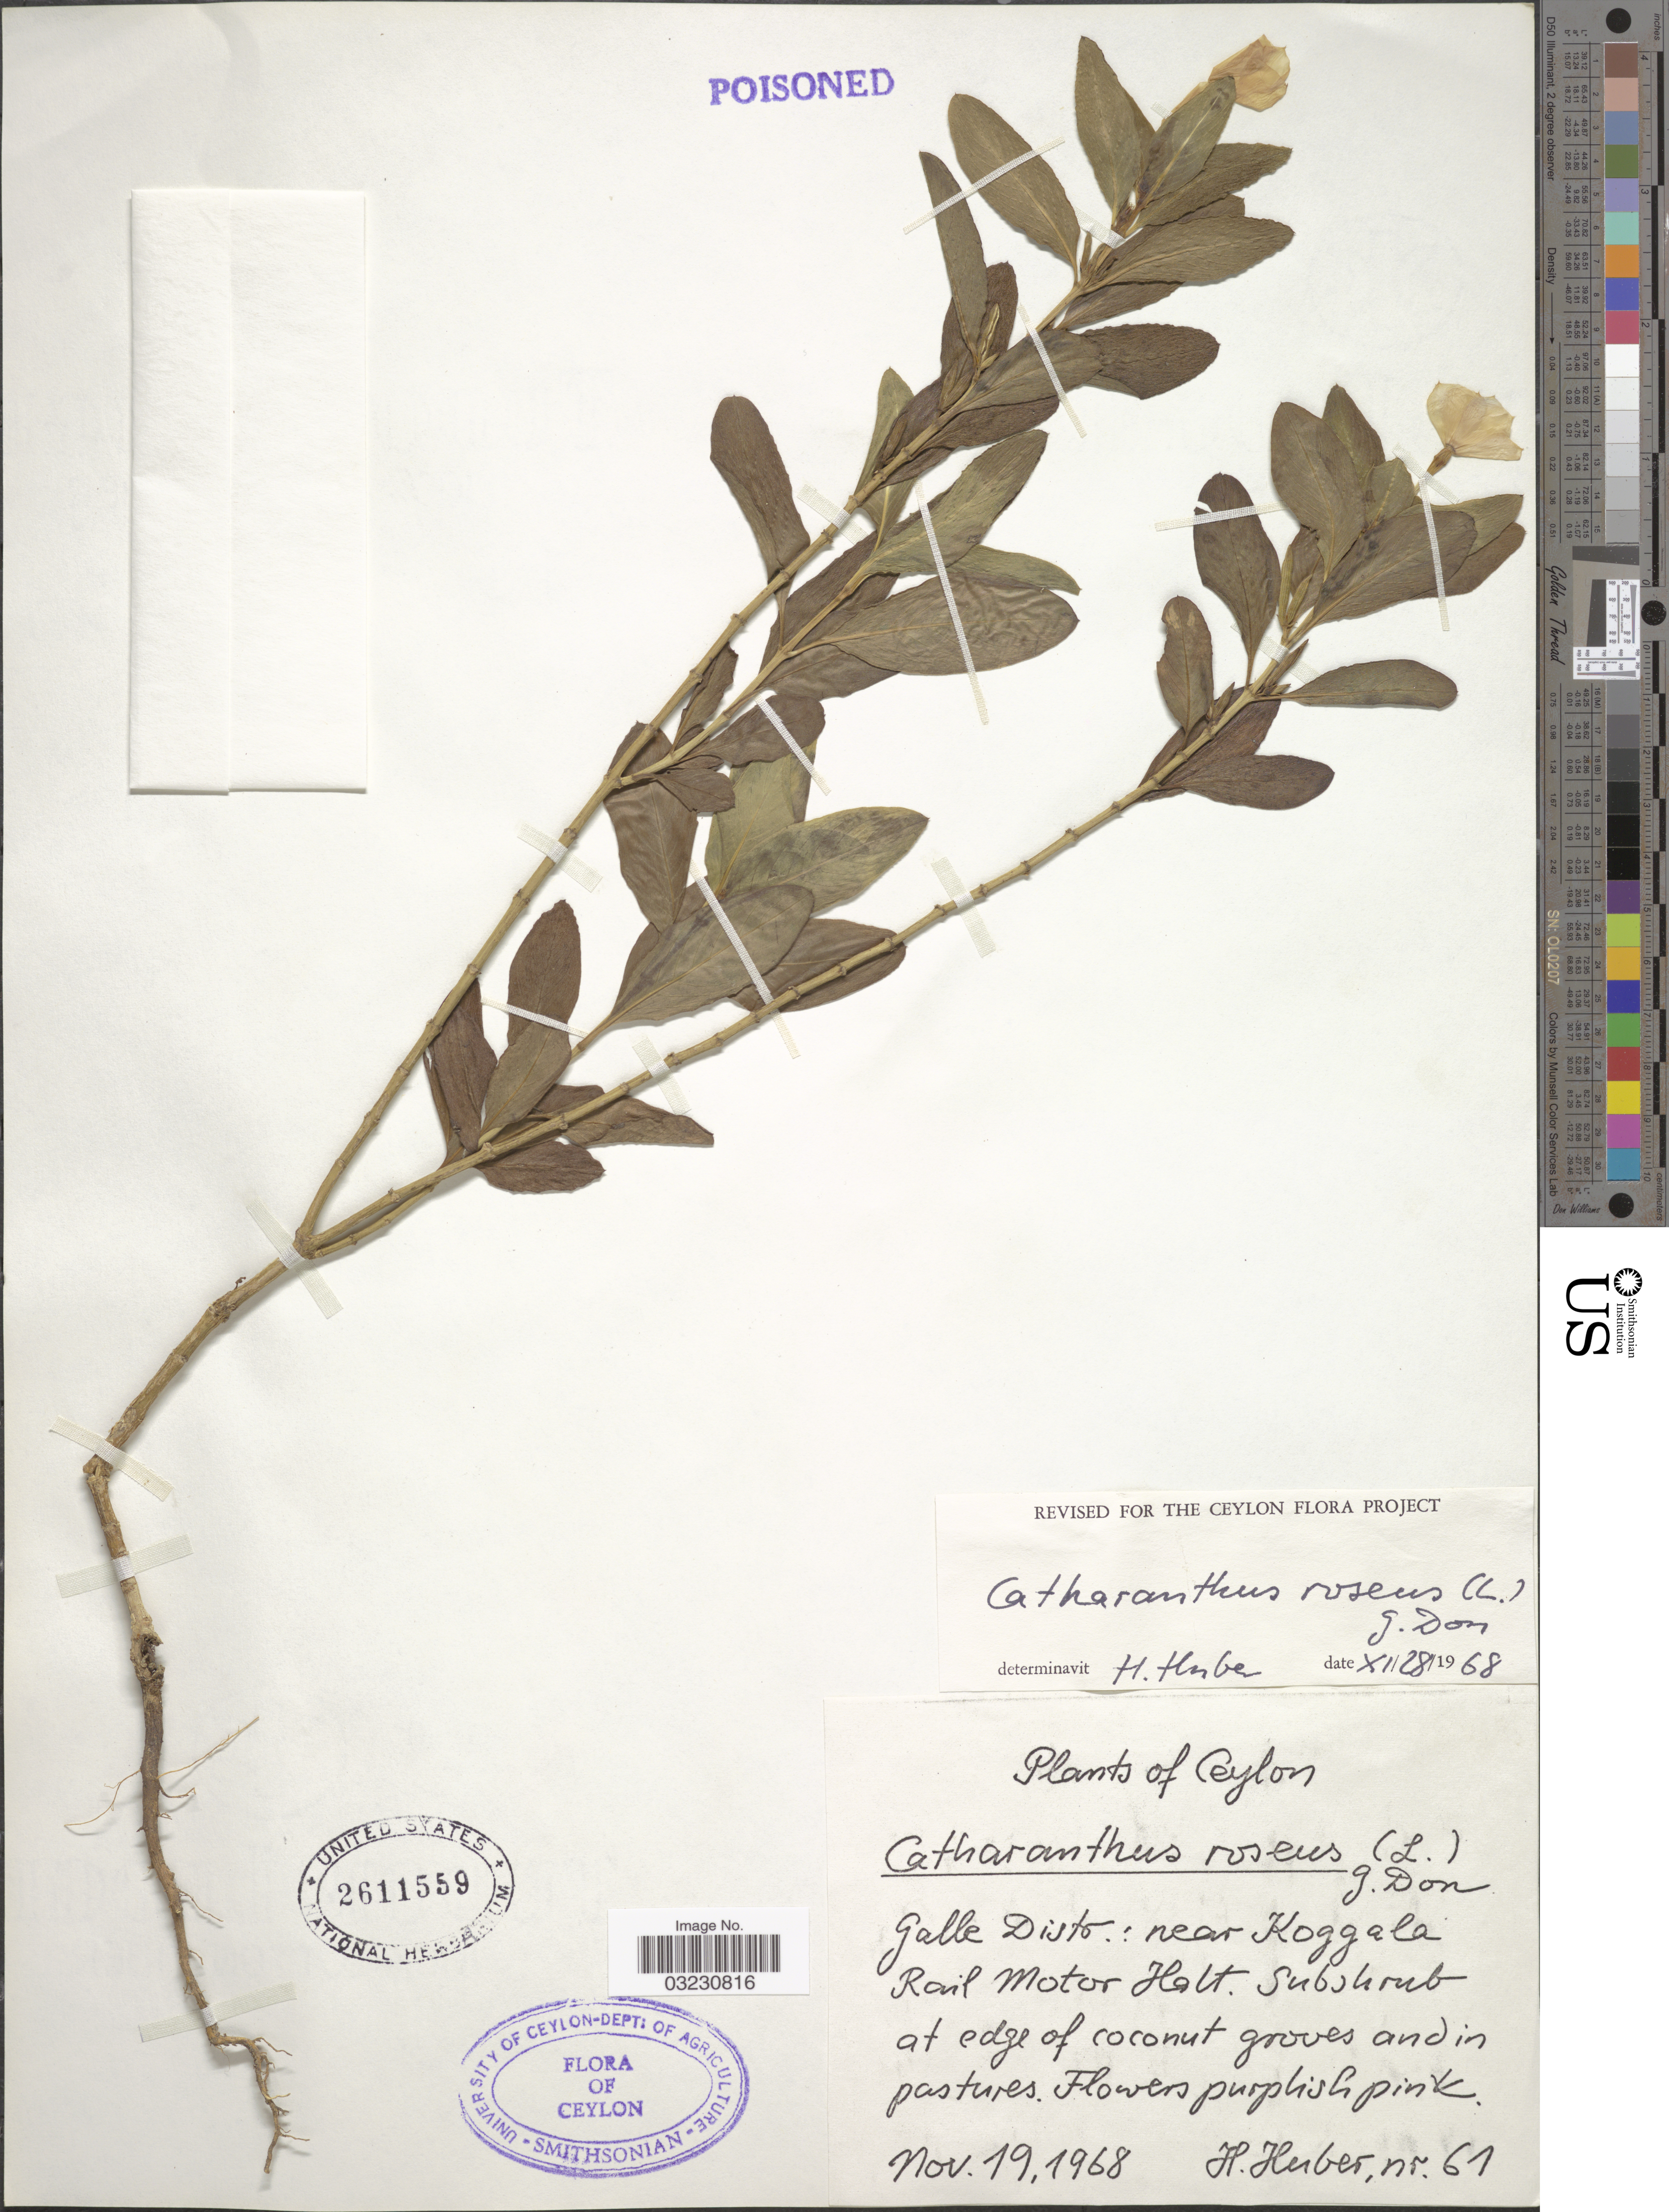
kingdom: Plantae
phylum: Tracheophyta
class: Magnoliopsida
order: Gentianales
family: Apocynaceae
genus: Catharanthus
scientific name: Catharanthus roseus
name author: (L.) G. Don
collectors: H. Huber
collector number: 61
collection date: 1968-11-19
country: Sri Lanka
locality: Galle Distr.: near Koggala Rail Motor Halt.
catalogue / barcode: US 2611559